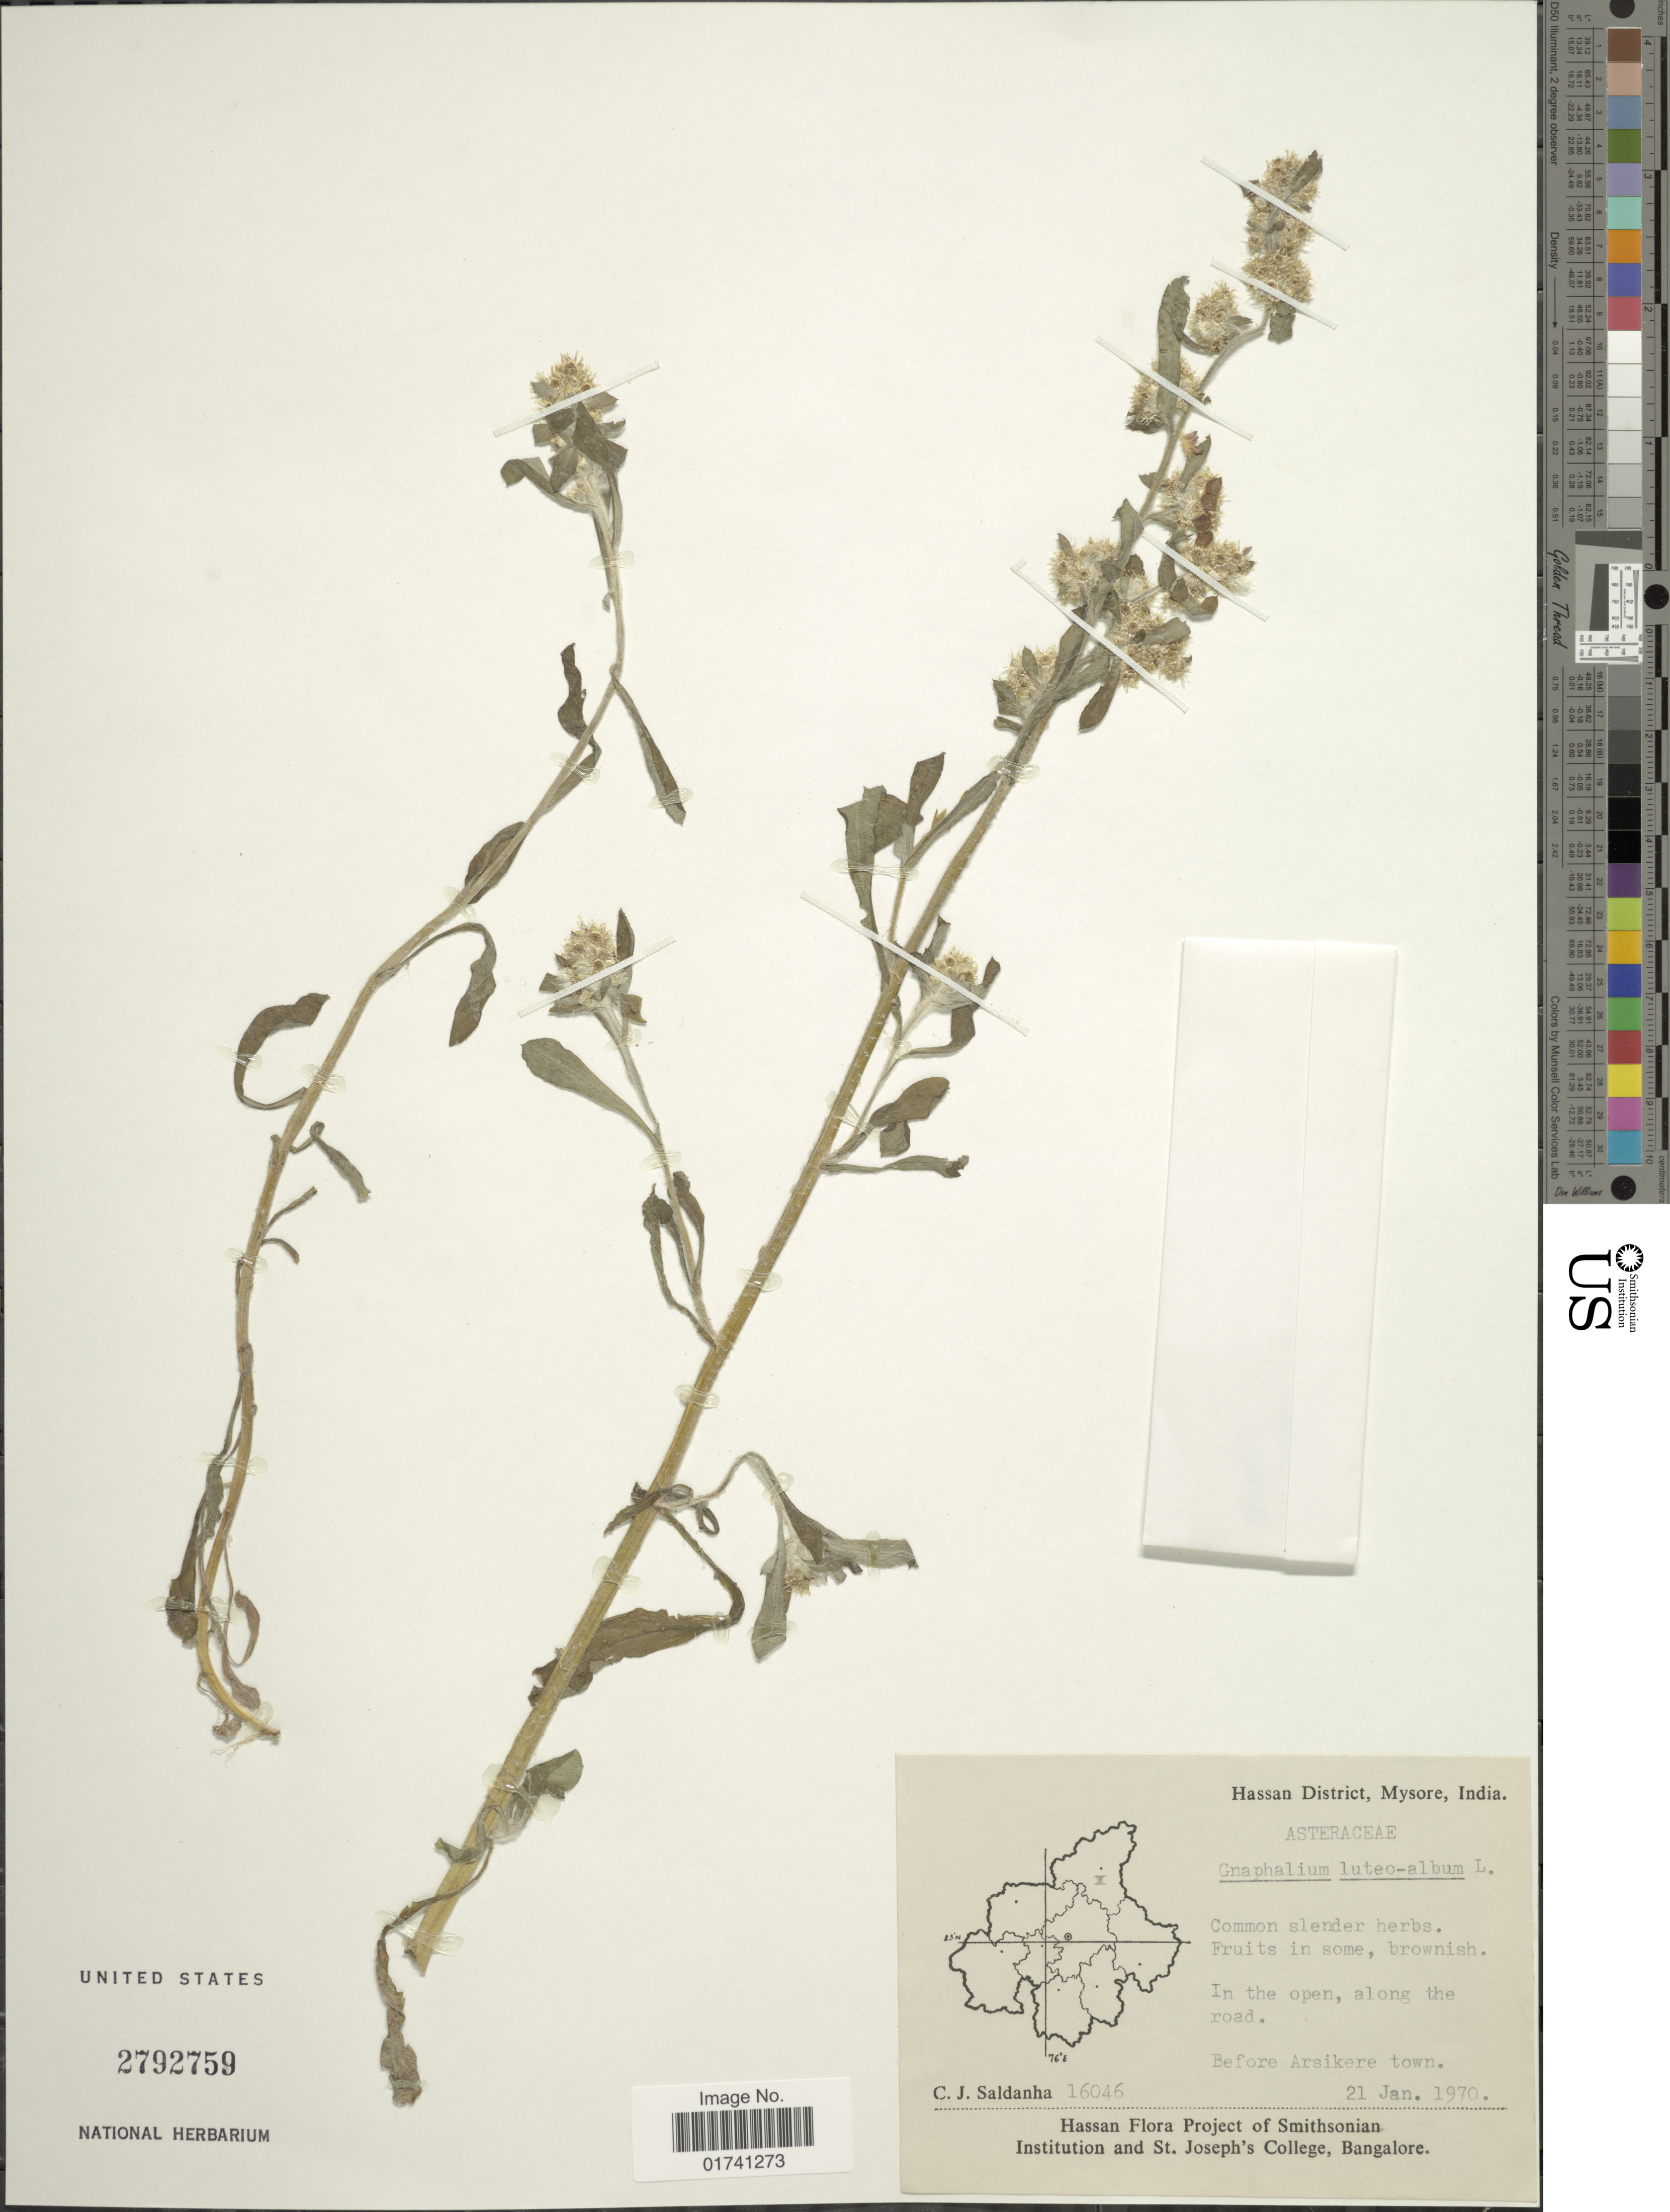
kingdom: Plantae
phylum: Tracheophyta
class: Magnoliopsida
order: Asterales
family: Asteraceae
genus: Laphangium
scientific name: Laphangium luteoalbum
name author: (L.) Tzvelev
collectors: C. J. Saldanha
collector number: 16046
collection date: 1970-01-21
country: India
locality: Hassan District, Mysore. Before Arsikere town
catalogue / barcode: US 2792759